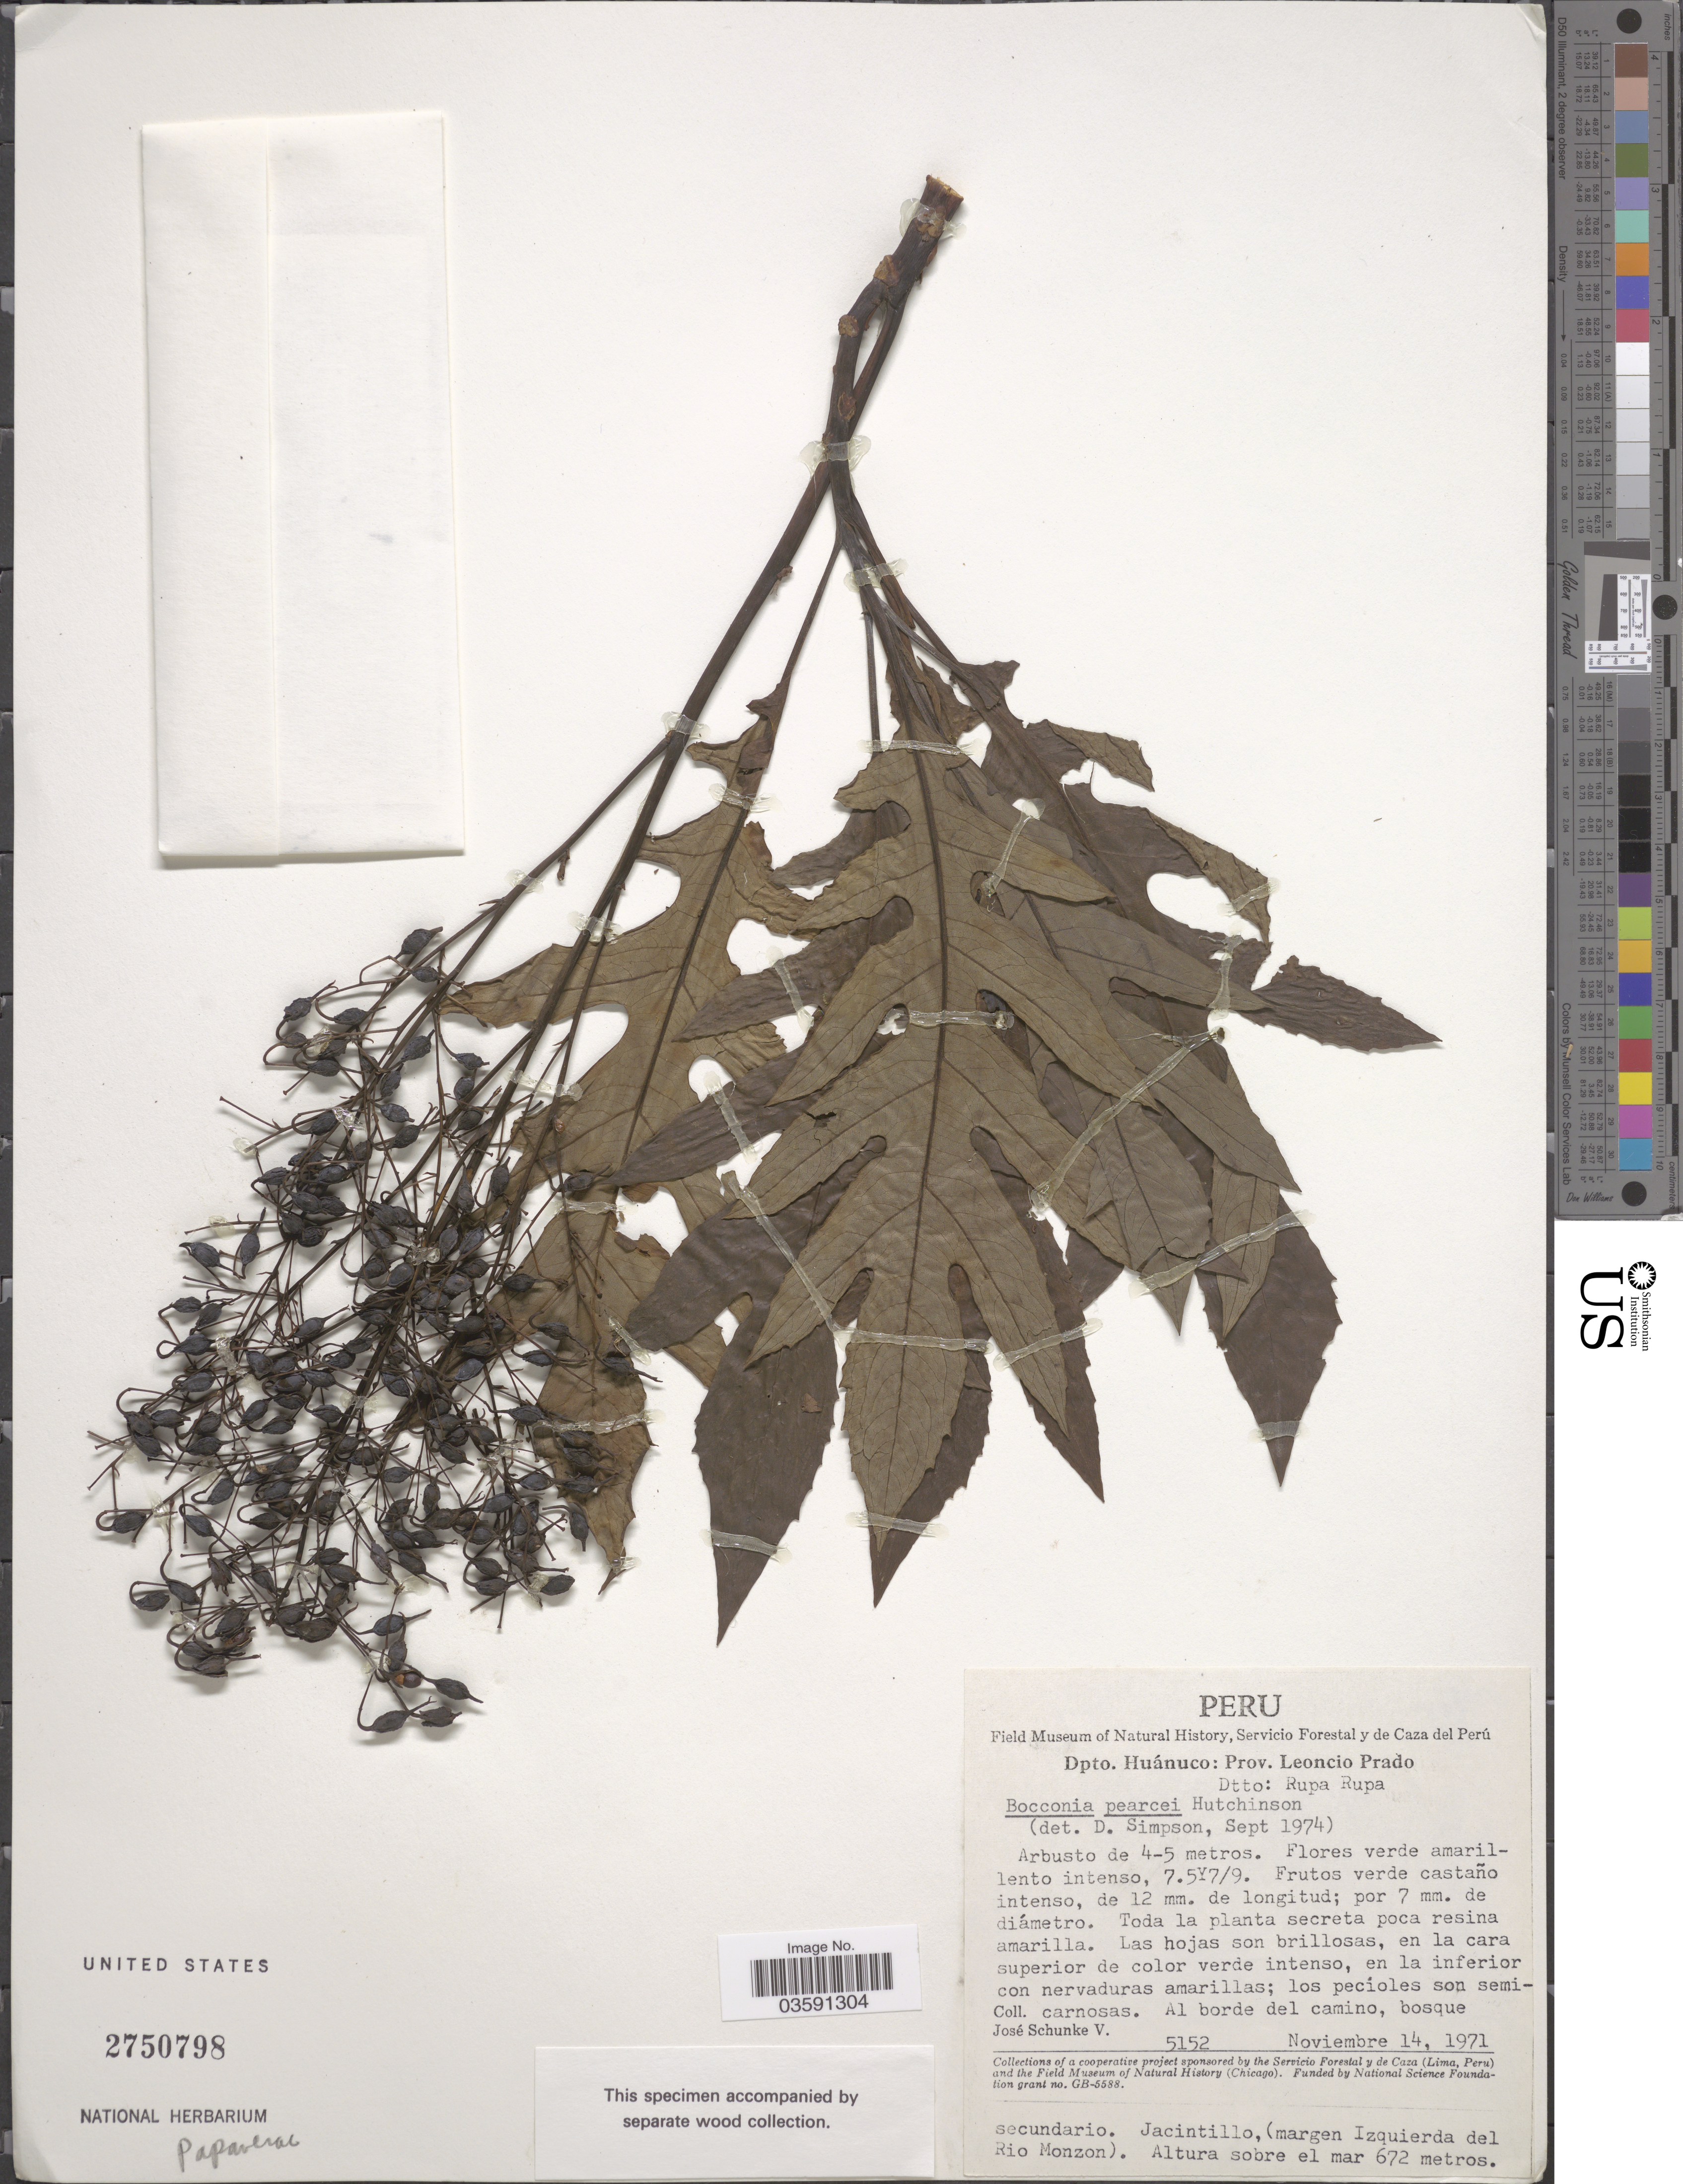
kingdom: Plantae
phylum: Tracheophyta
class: Magnoliopsida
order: Ranunculales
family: Papaveraceae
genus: Bocconia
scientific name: Bocconia integrifolia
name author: Bonpl.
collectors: J. Schunke Vigo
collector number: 5152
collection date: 1971-11-14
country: Peru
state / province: Huánuco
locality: Dpto. Huánuco: Prov. Leoncio Prado. Dtto: Rupa Rupa. Jacintillo, (margen Izquierda del Rio Monzon).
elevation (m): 672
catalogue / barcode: US 2750798